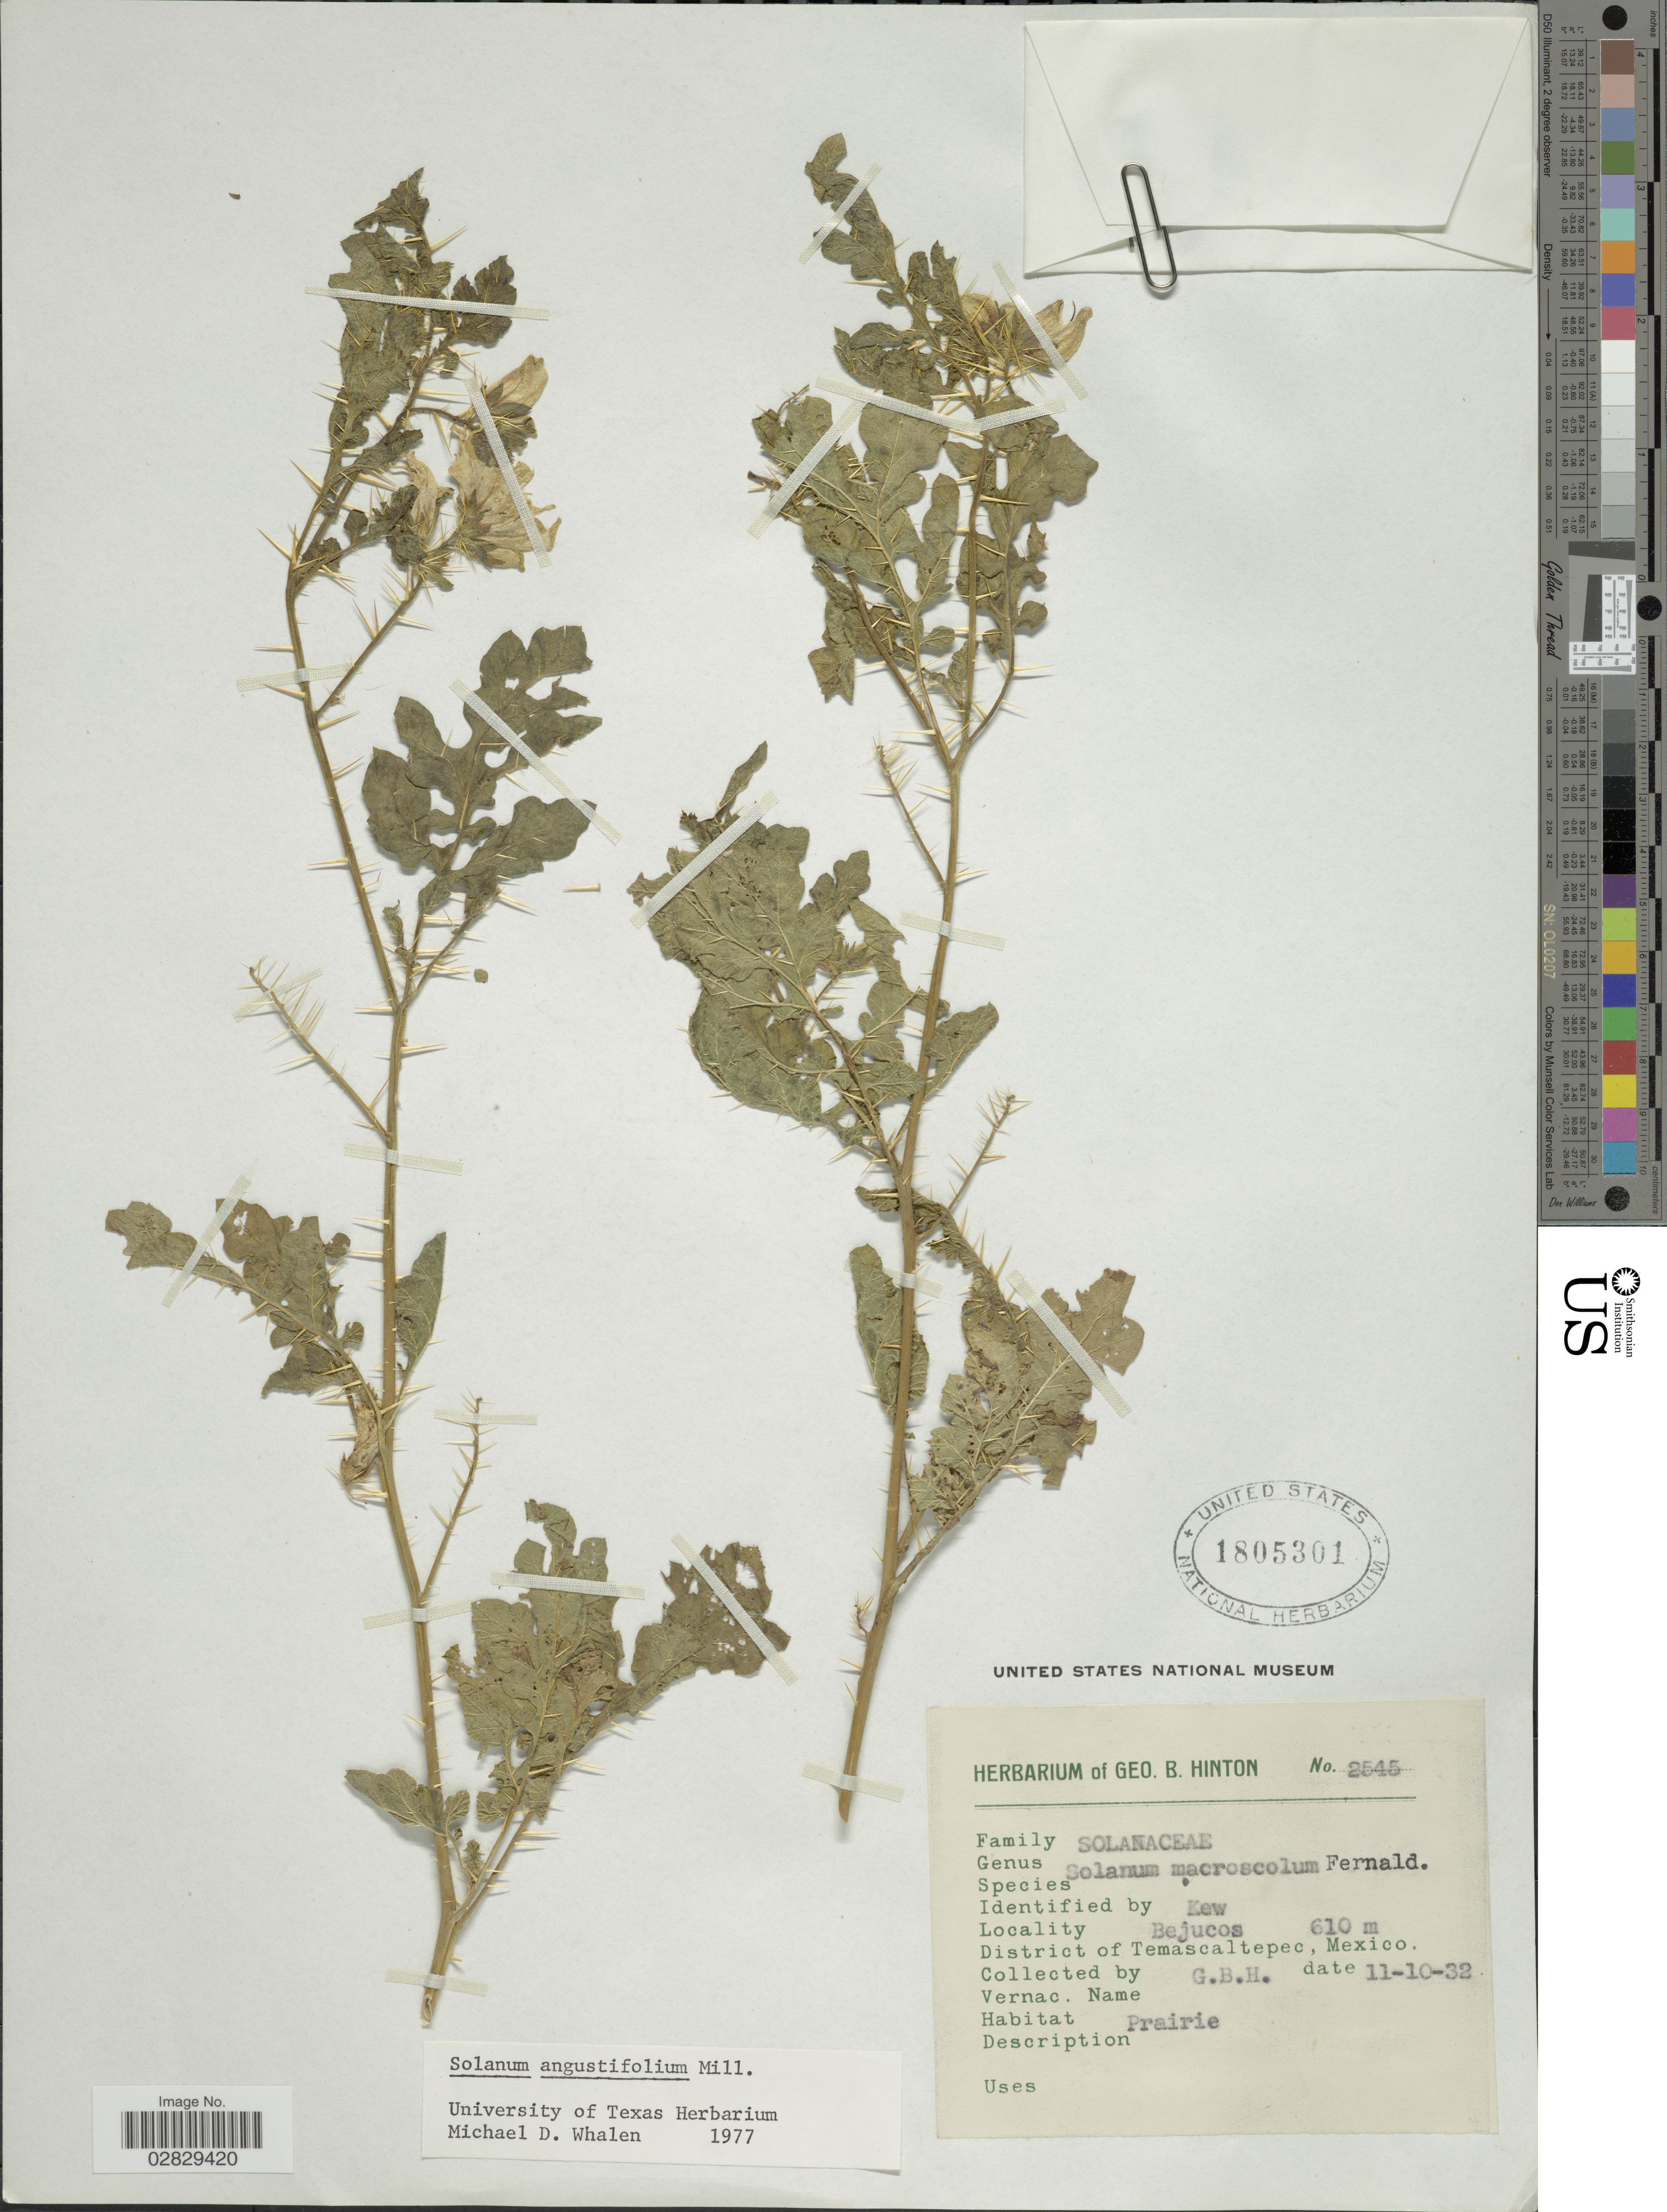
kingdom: Plantae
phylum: Tracheophyta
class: Magnoliopsida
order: Solanales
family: Solanaceae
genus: Solanum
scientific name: Solanum angustifolium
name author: Mill.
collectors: G. B. Hinton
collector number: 2545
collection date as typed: Transcribed d/m/y: 11/10/32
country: Mexico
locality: Bejucos. District of Temascaltepec.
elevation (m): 610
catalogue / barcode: US 1805301